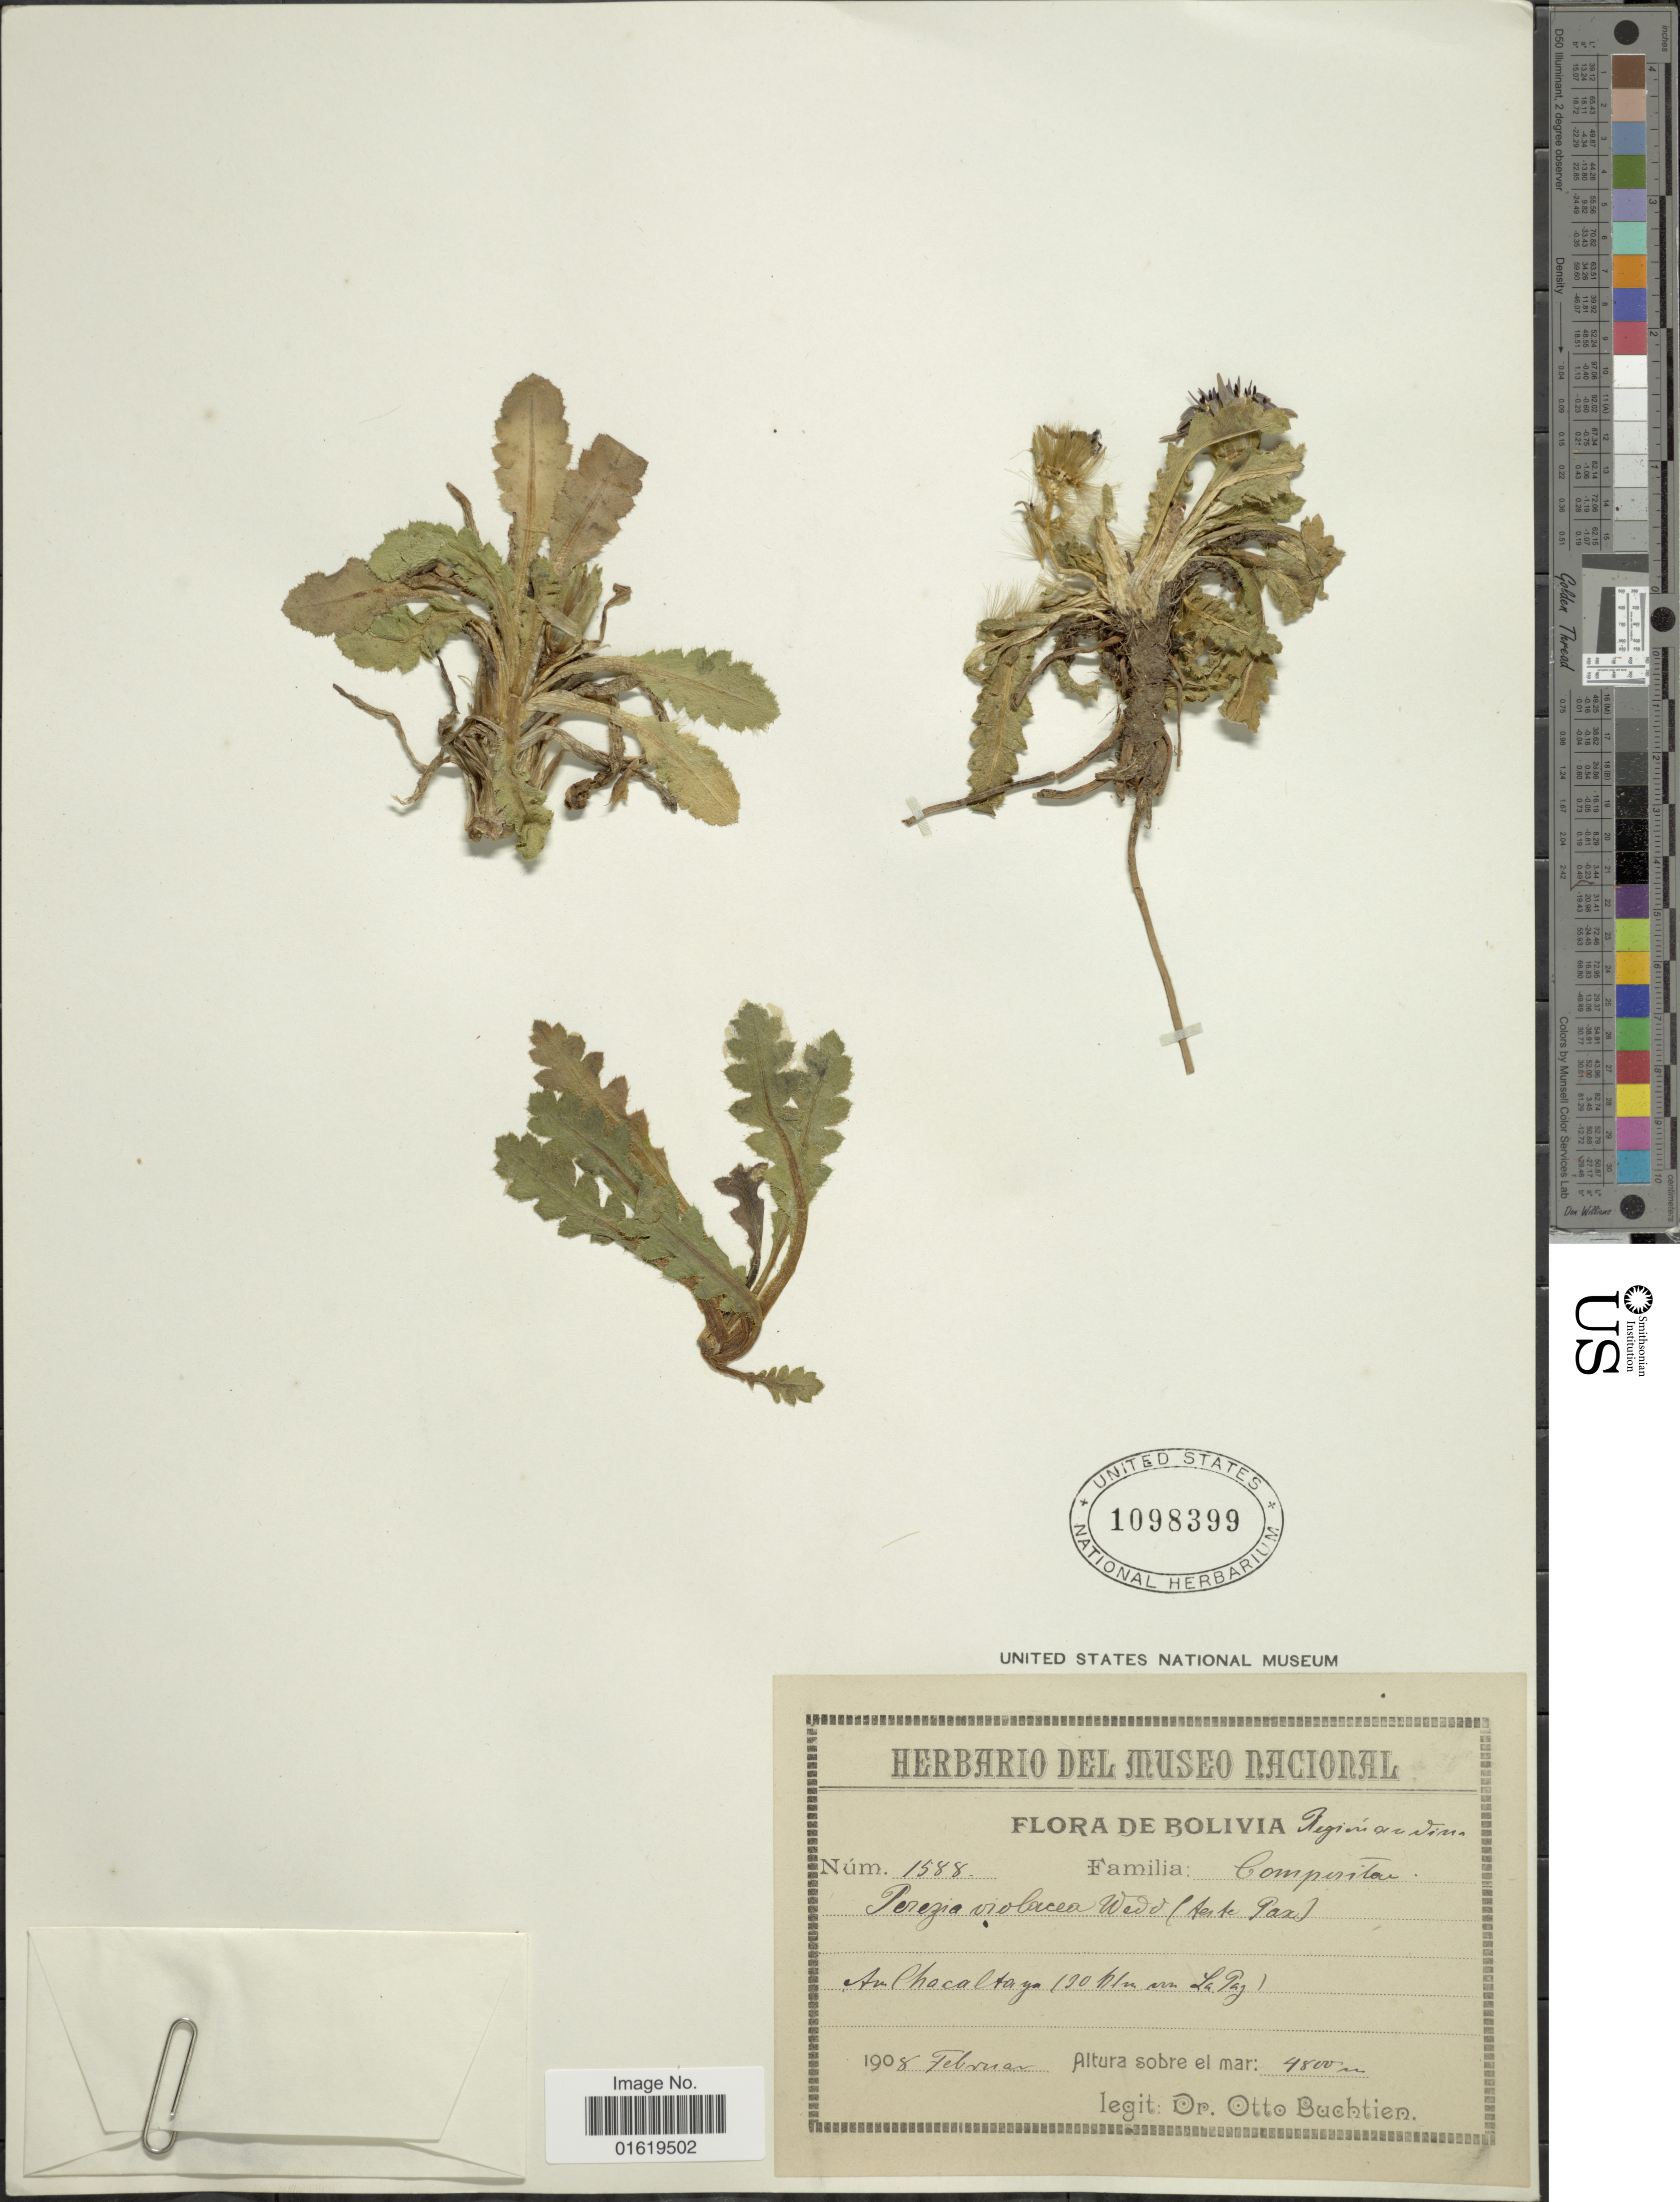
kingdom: Plantae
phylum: Tracheophyta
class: Magnoliopsida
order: Asterales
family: Asteraceae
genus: Perezia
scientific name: Perezia coerulescens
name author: Wedd.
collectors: O. Buchtien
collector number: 1588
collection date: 1908-02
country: Bolivia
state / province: La Paz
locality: Region: Andes, Chacaltaya (30 km from La Paz).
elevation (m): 4800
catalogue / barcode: US 1098399